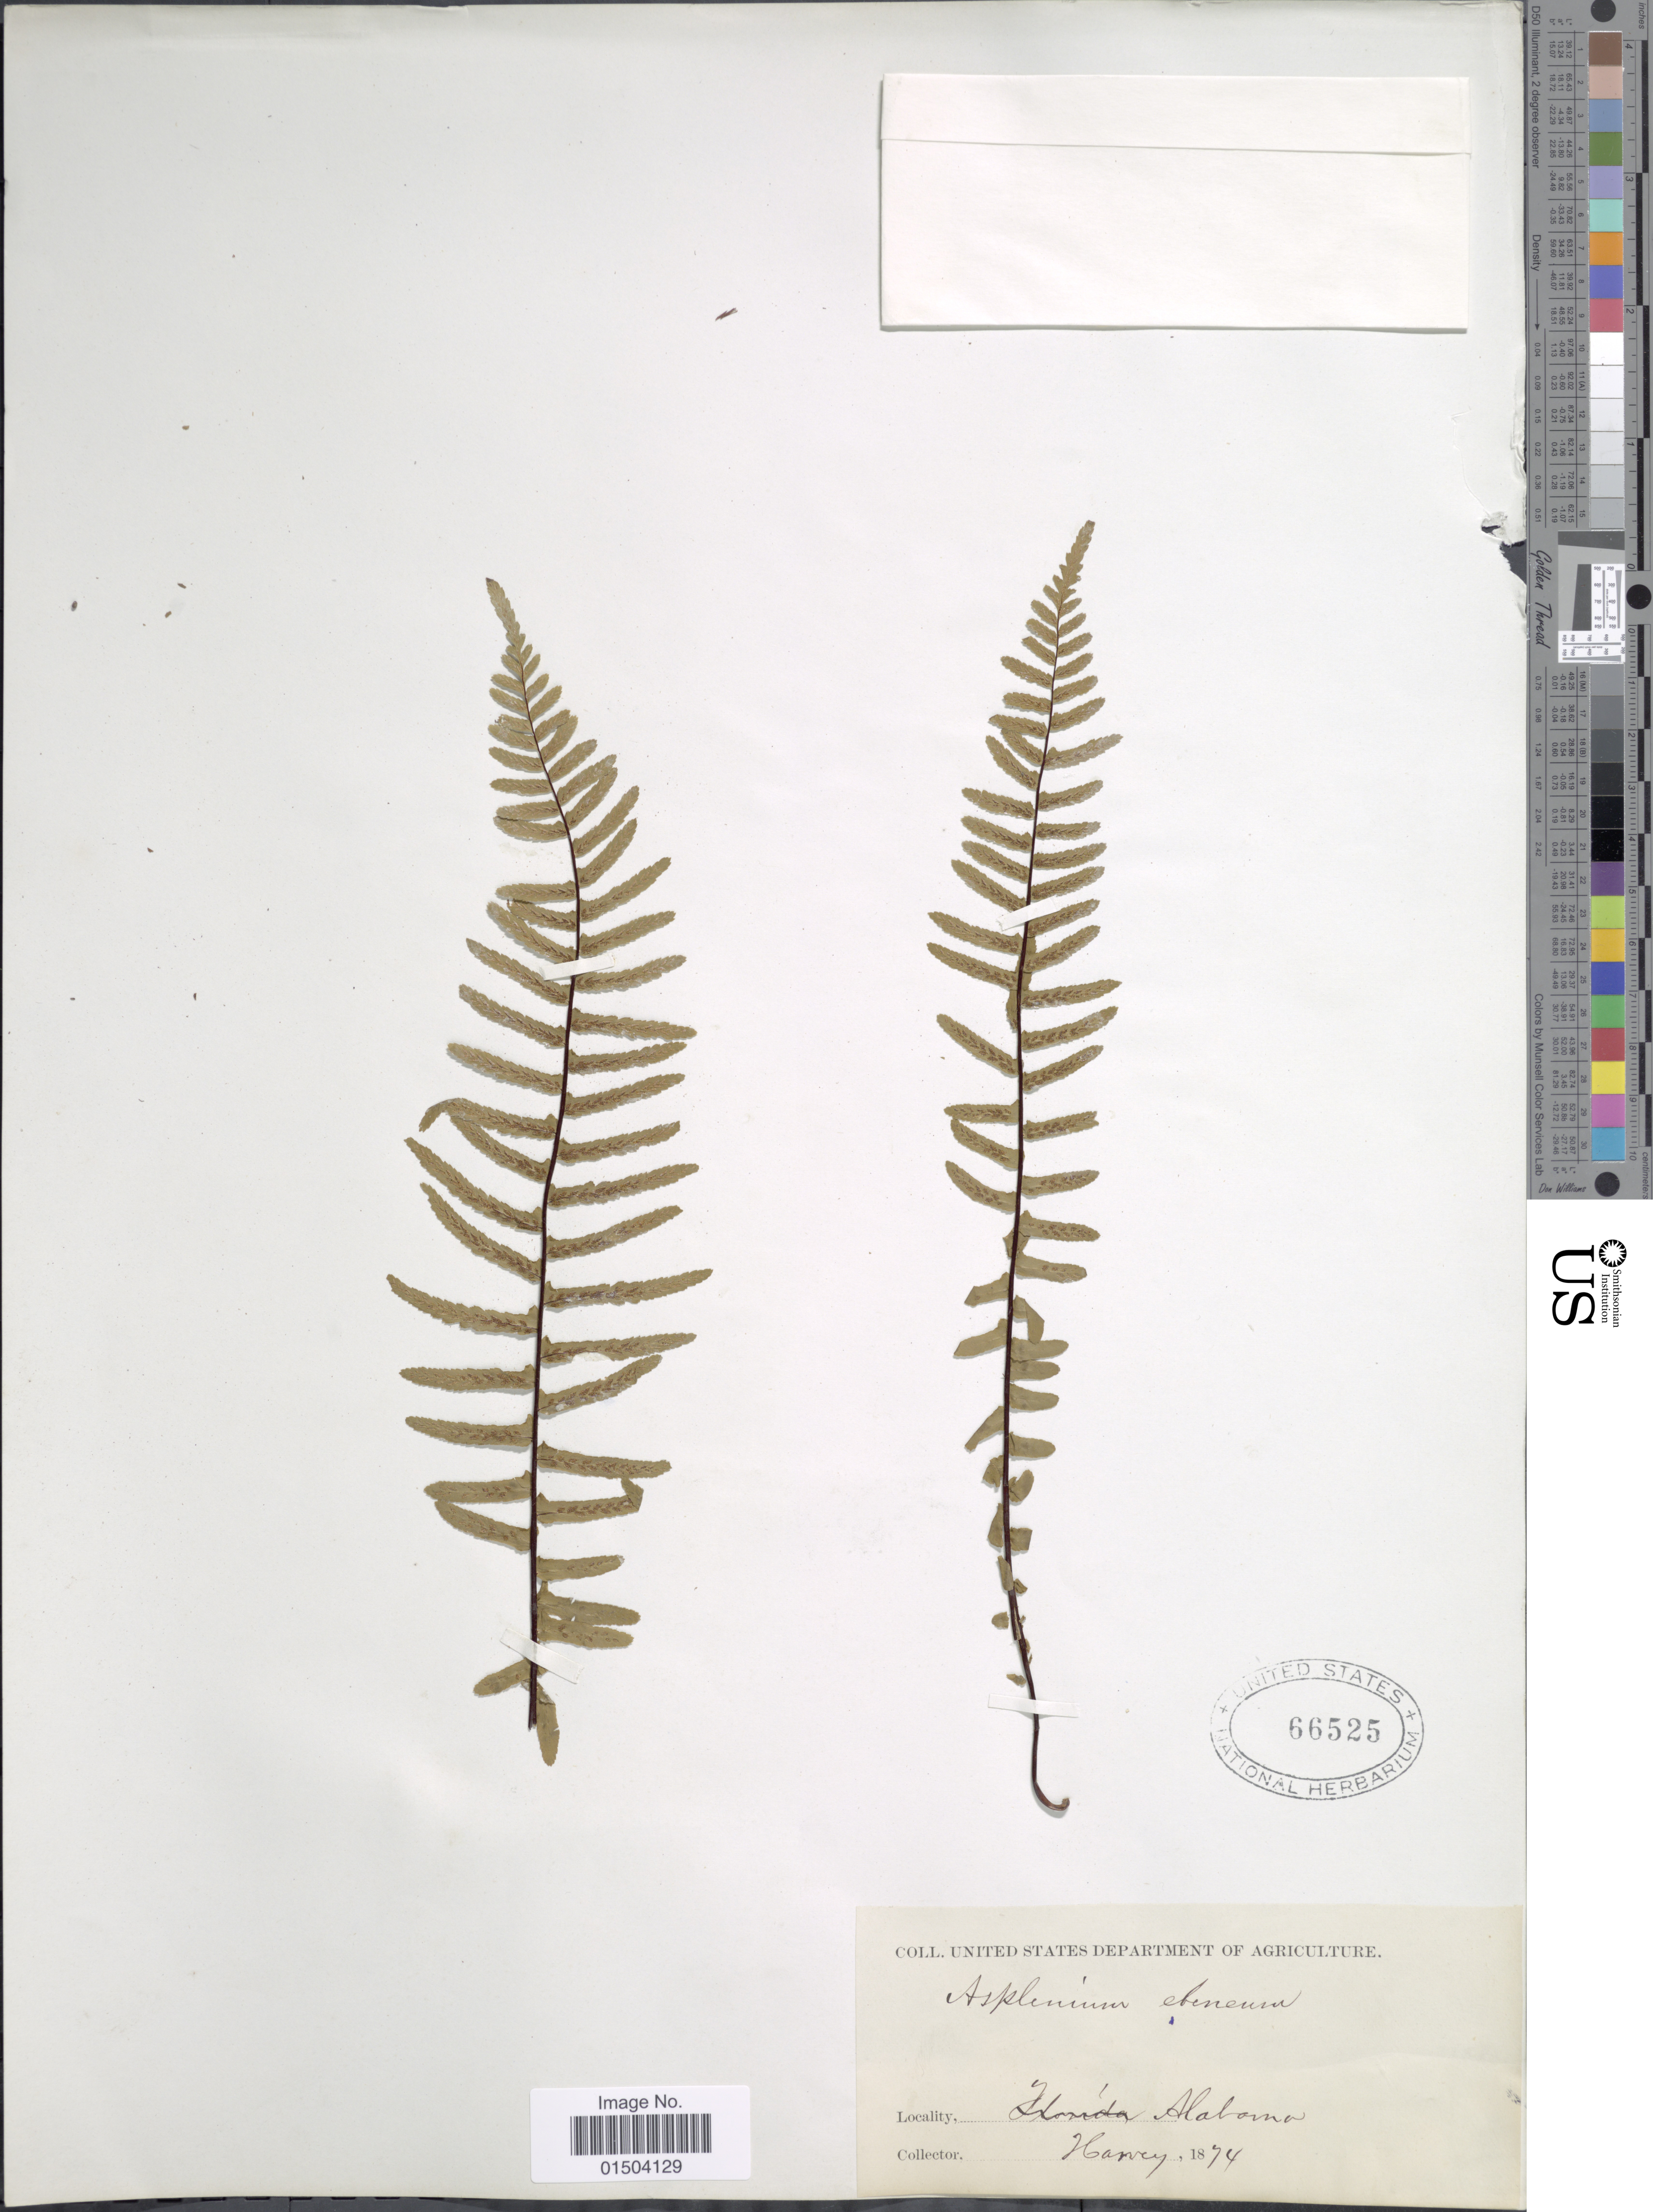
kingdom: Plantae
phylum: Tracheophyta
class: Polypodiopsida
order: Polypodiales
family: Aspleniaceae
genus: Asplenium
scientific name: Asplenium platyneuron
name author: (L.) Britton, Stearns & Poggenb.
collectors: -. Harvey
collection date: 1874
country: United States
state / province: Alabama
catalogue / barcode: US 66525